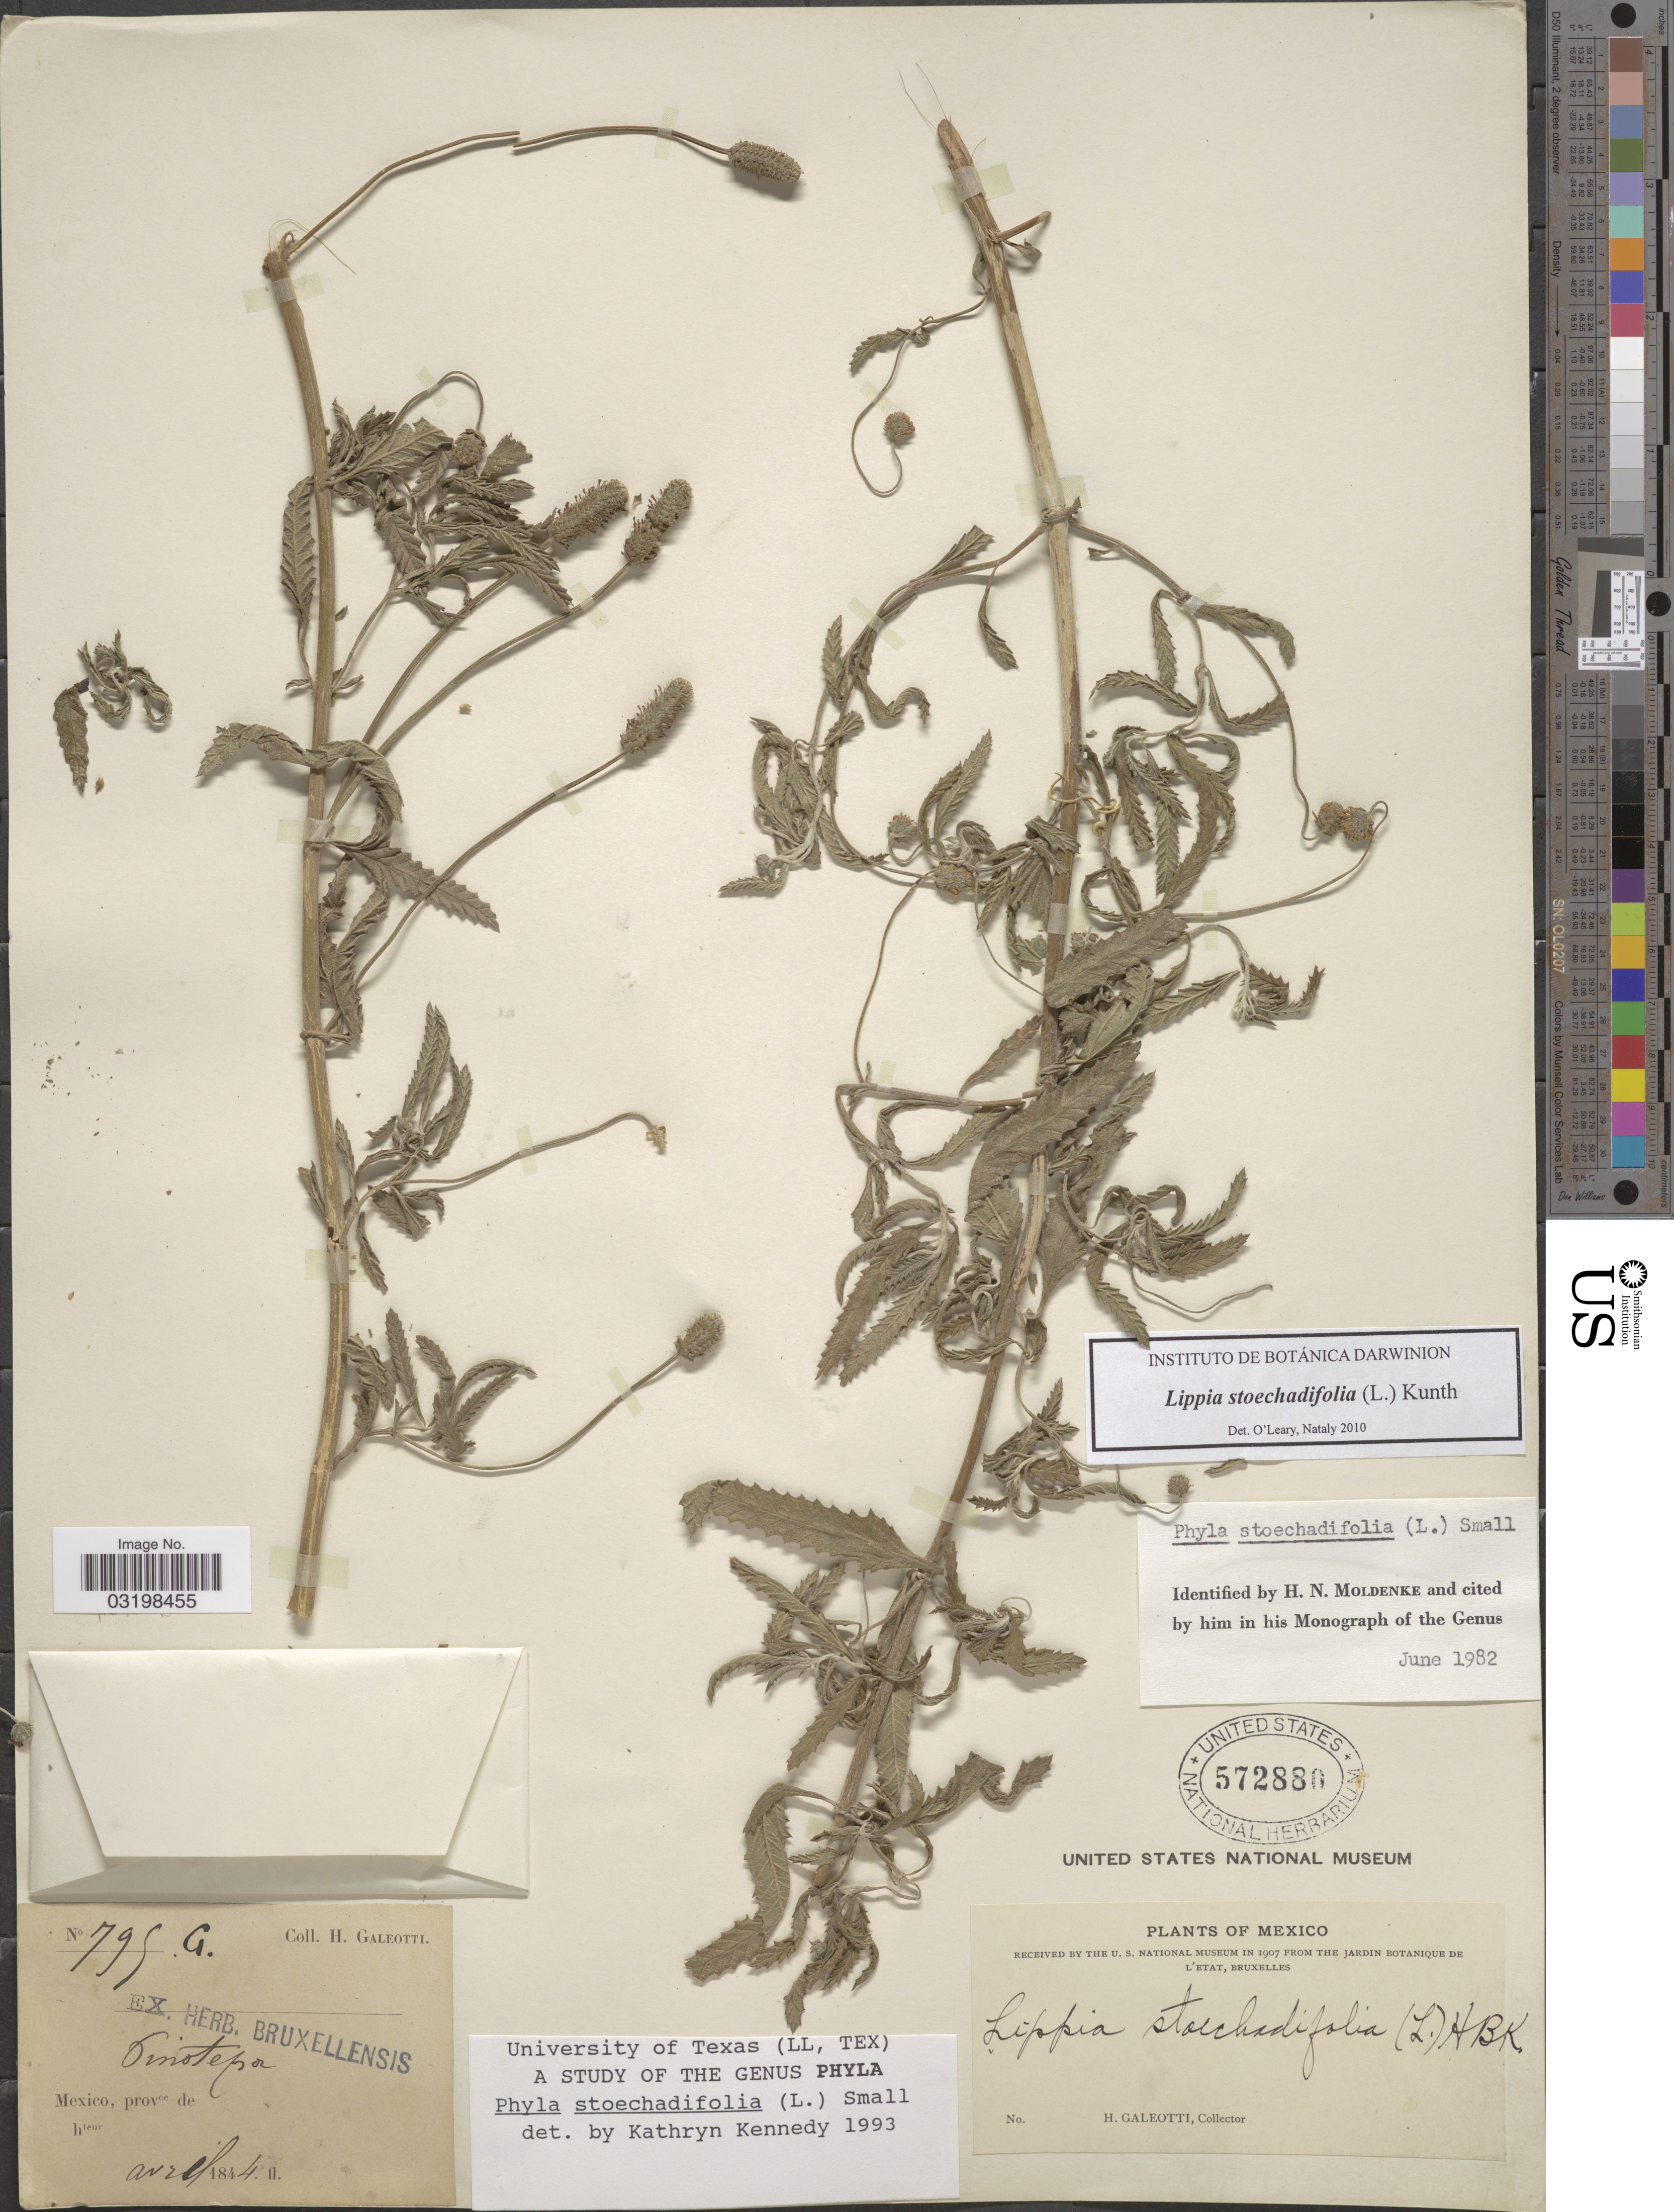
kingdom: Plantae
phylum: Tracheophyta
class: Magnoliopsida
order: Lamiales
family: Verbenaceae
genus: Lippia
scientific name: Lippia stoechadifolia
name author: (L.) Kunth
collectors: H. G. Galeotti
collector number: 799G*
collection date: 1844-04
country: Mexico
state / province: México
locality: Pinotepa.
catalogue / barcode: US 572880